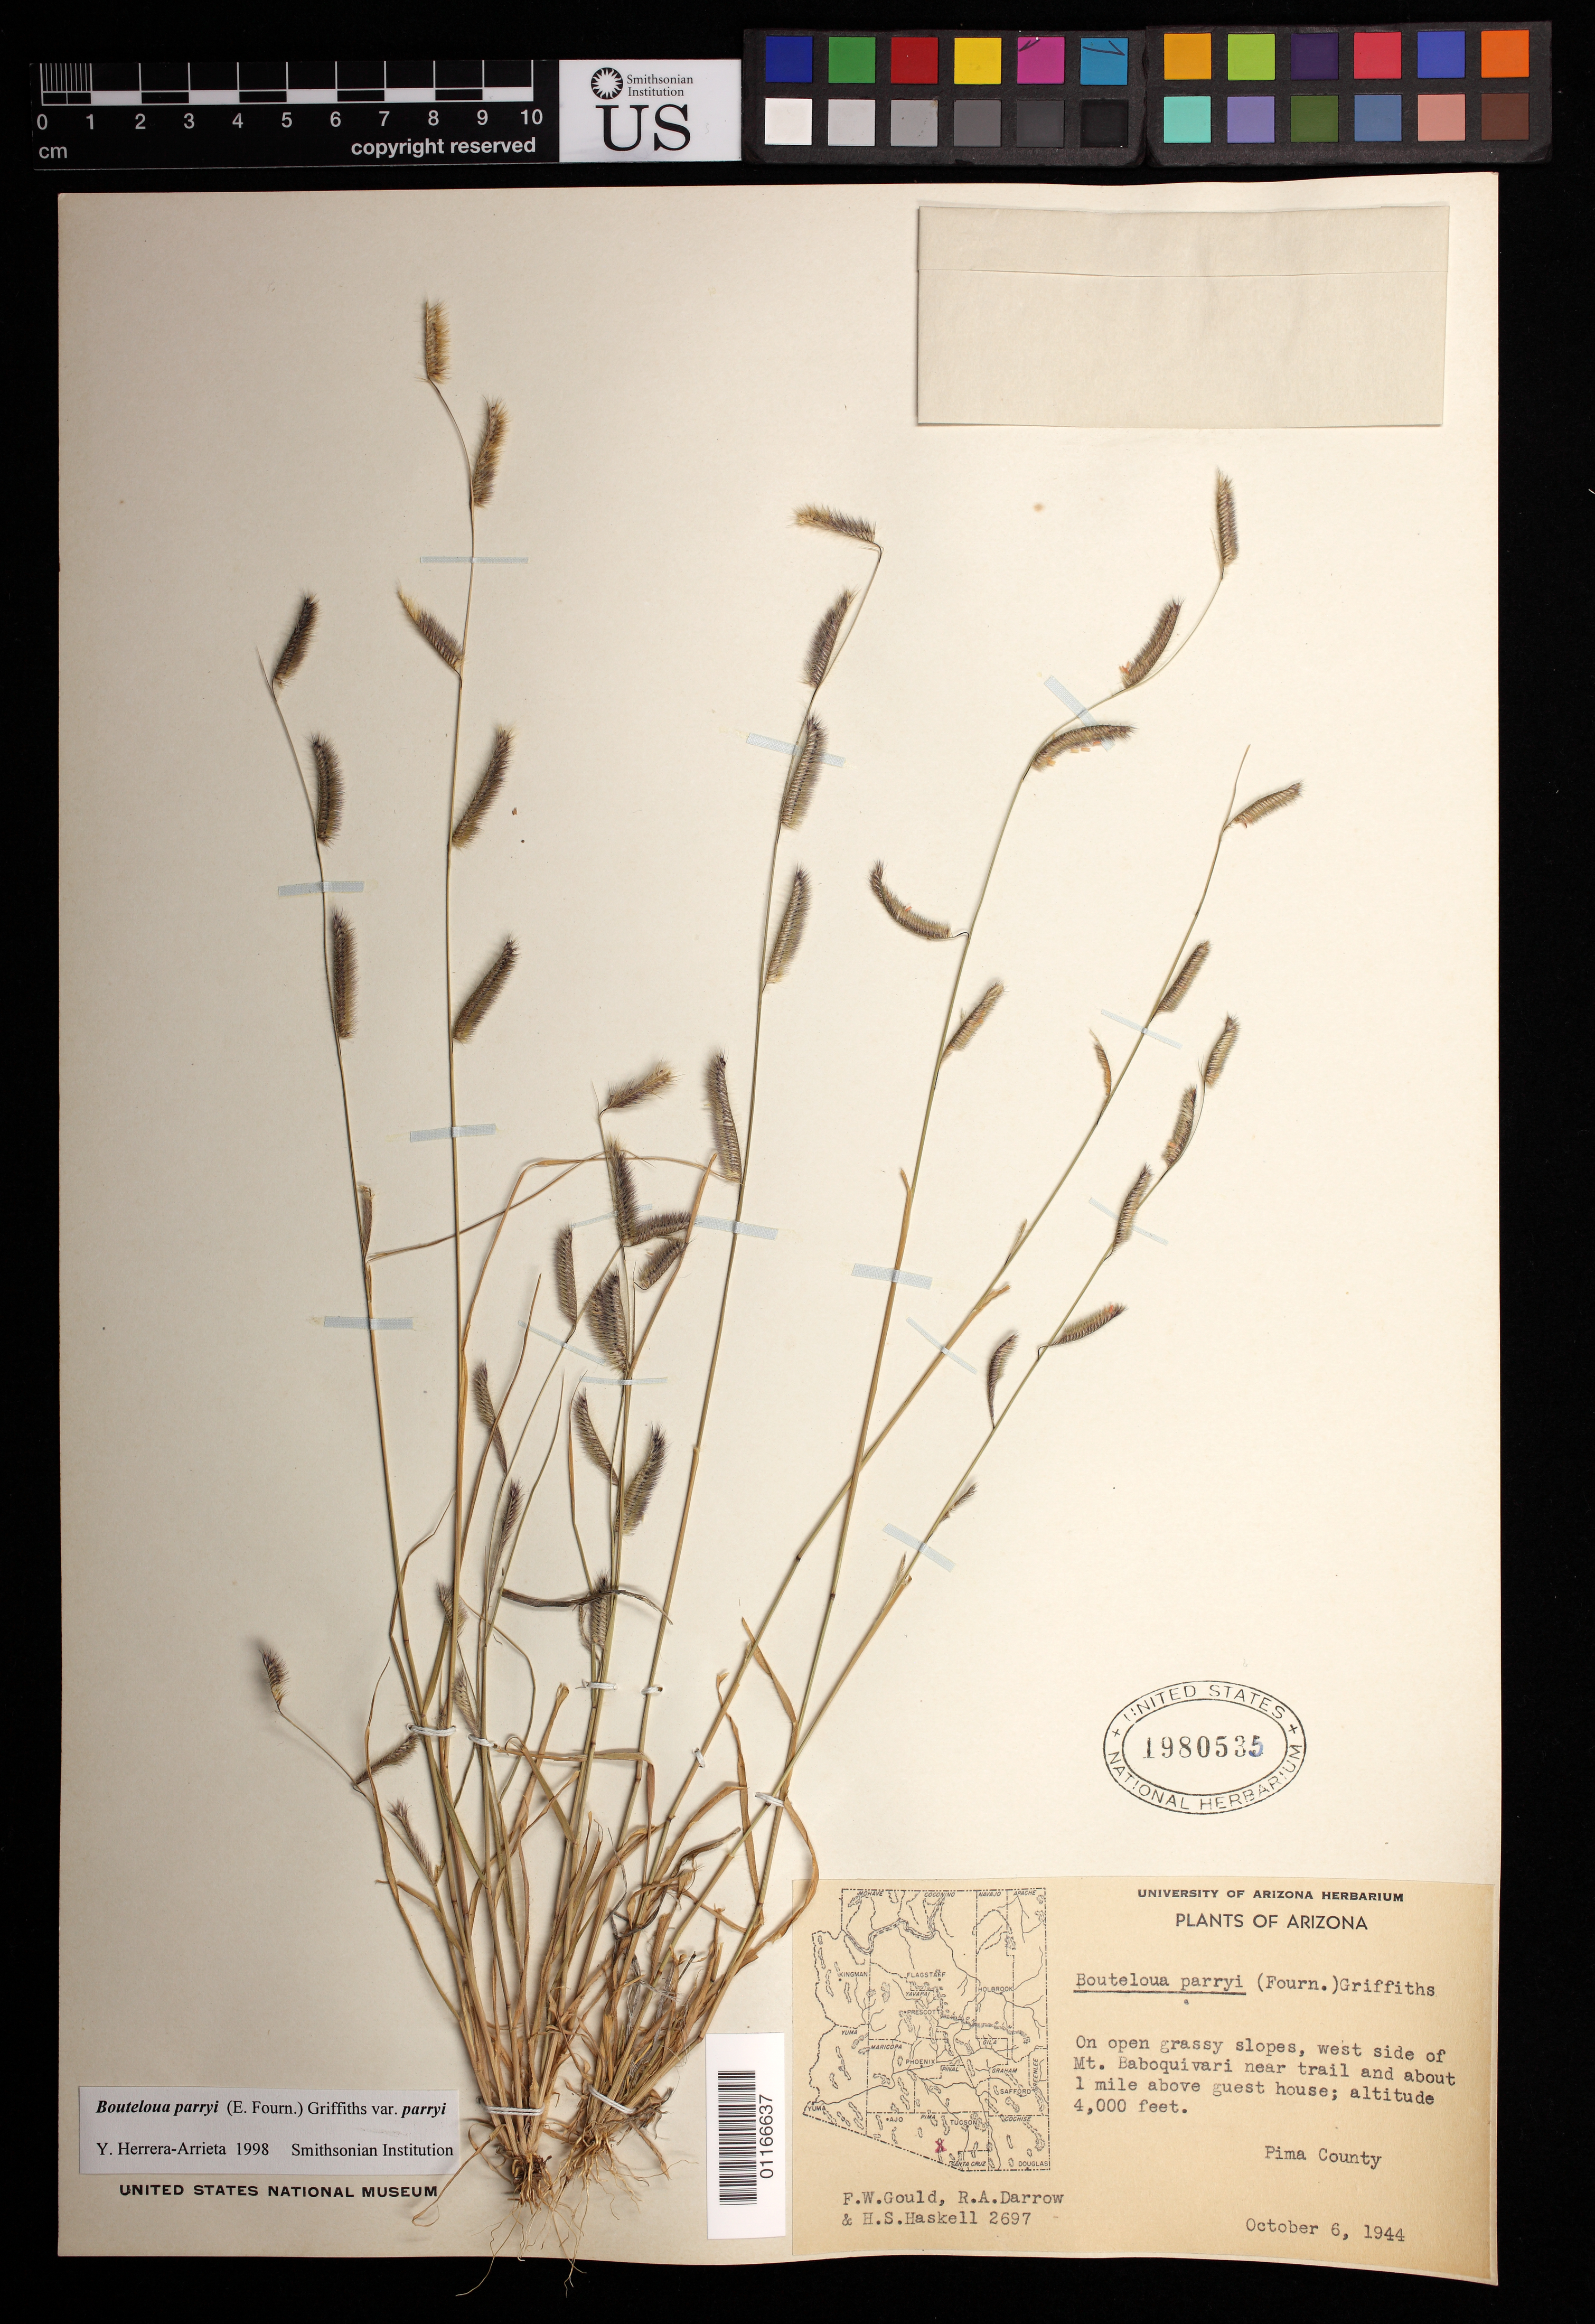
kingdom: Plantae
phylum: Tracheophyta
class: Liliopsida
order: Poales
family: Poaceae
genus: Bouteloua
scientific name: Bouteloua parryi var. parryi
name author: (E. Fourn.) Griffiths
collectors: F. W. Gould, R. A. Darrow & H. Haskell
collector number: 2697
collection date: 1944-10-06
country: United States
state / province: Arizona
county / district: Pima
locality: West side of My. Baboquivari near trail and about 1 mile about guest house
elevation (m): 1219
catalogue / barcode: US 1980535